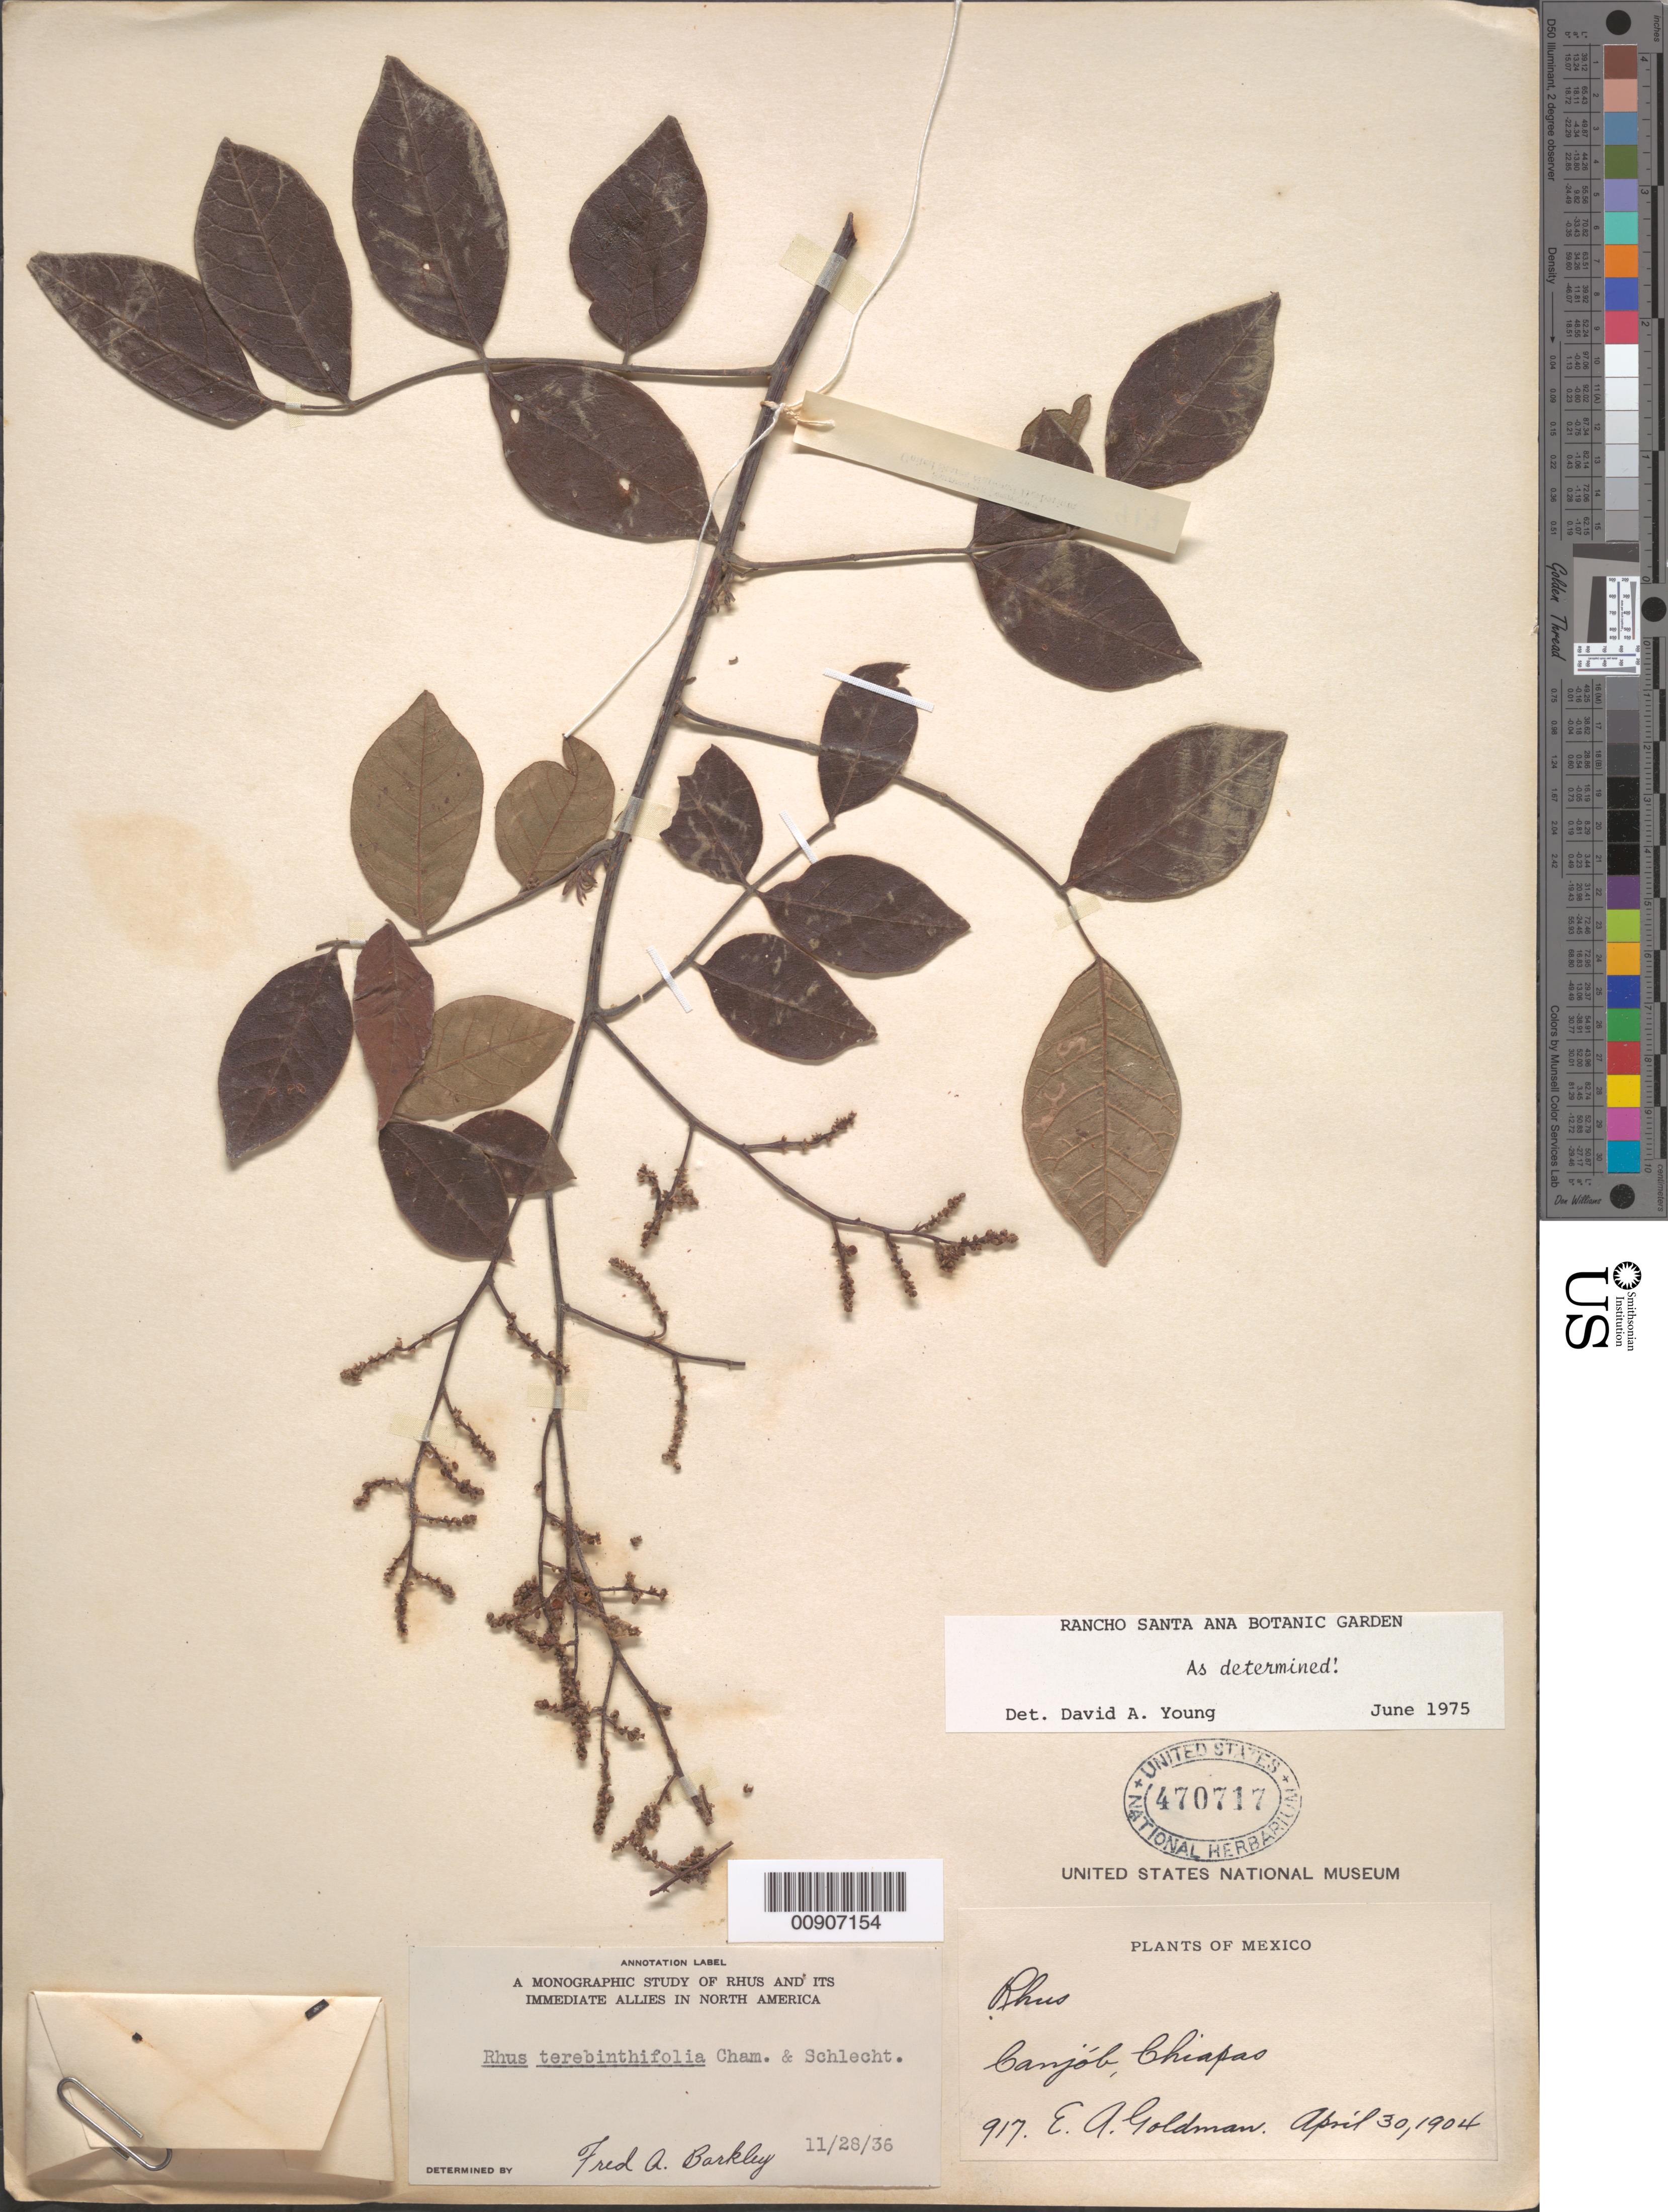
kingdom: Plantae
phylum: Tracheophyta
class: Magnoliopsida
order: Sapindales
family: Anacardiaceae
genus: Rhus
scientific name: Rhus terebinthifolia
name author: Schltdl. & Cham.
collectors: E. A. Goldman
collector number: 917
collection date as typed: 30 Apr 1904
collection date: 1904-04-30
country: Mexico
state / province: Chiapas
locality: Canjób, Chiapas.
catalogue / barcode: US 470717